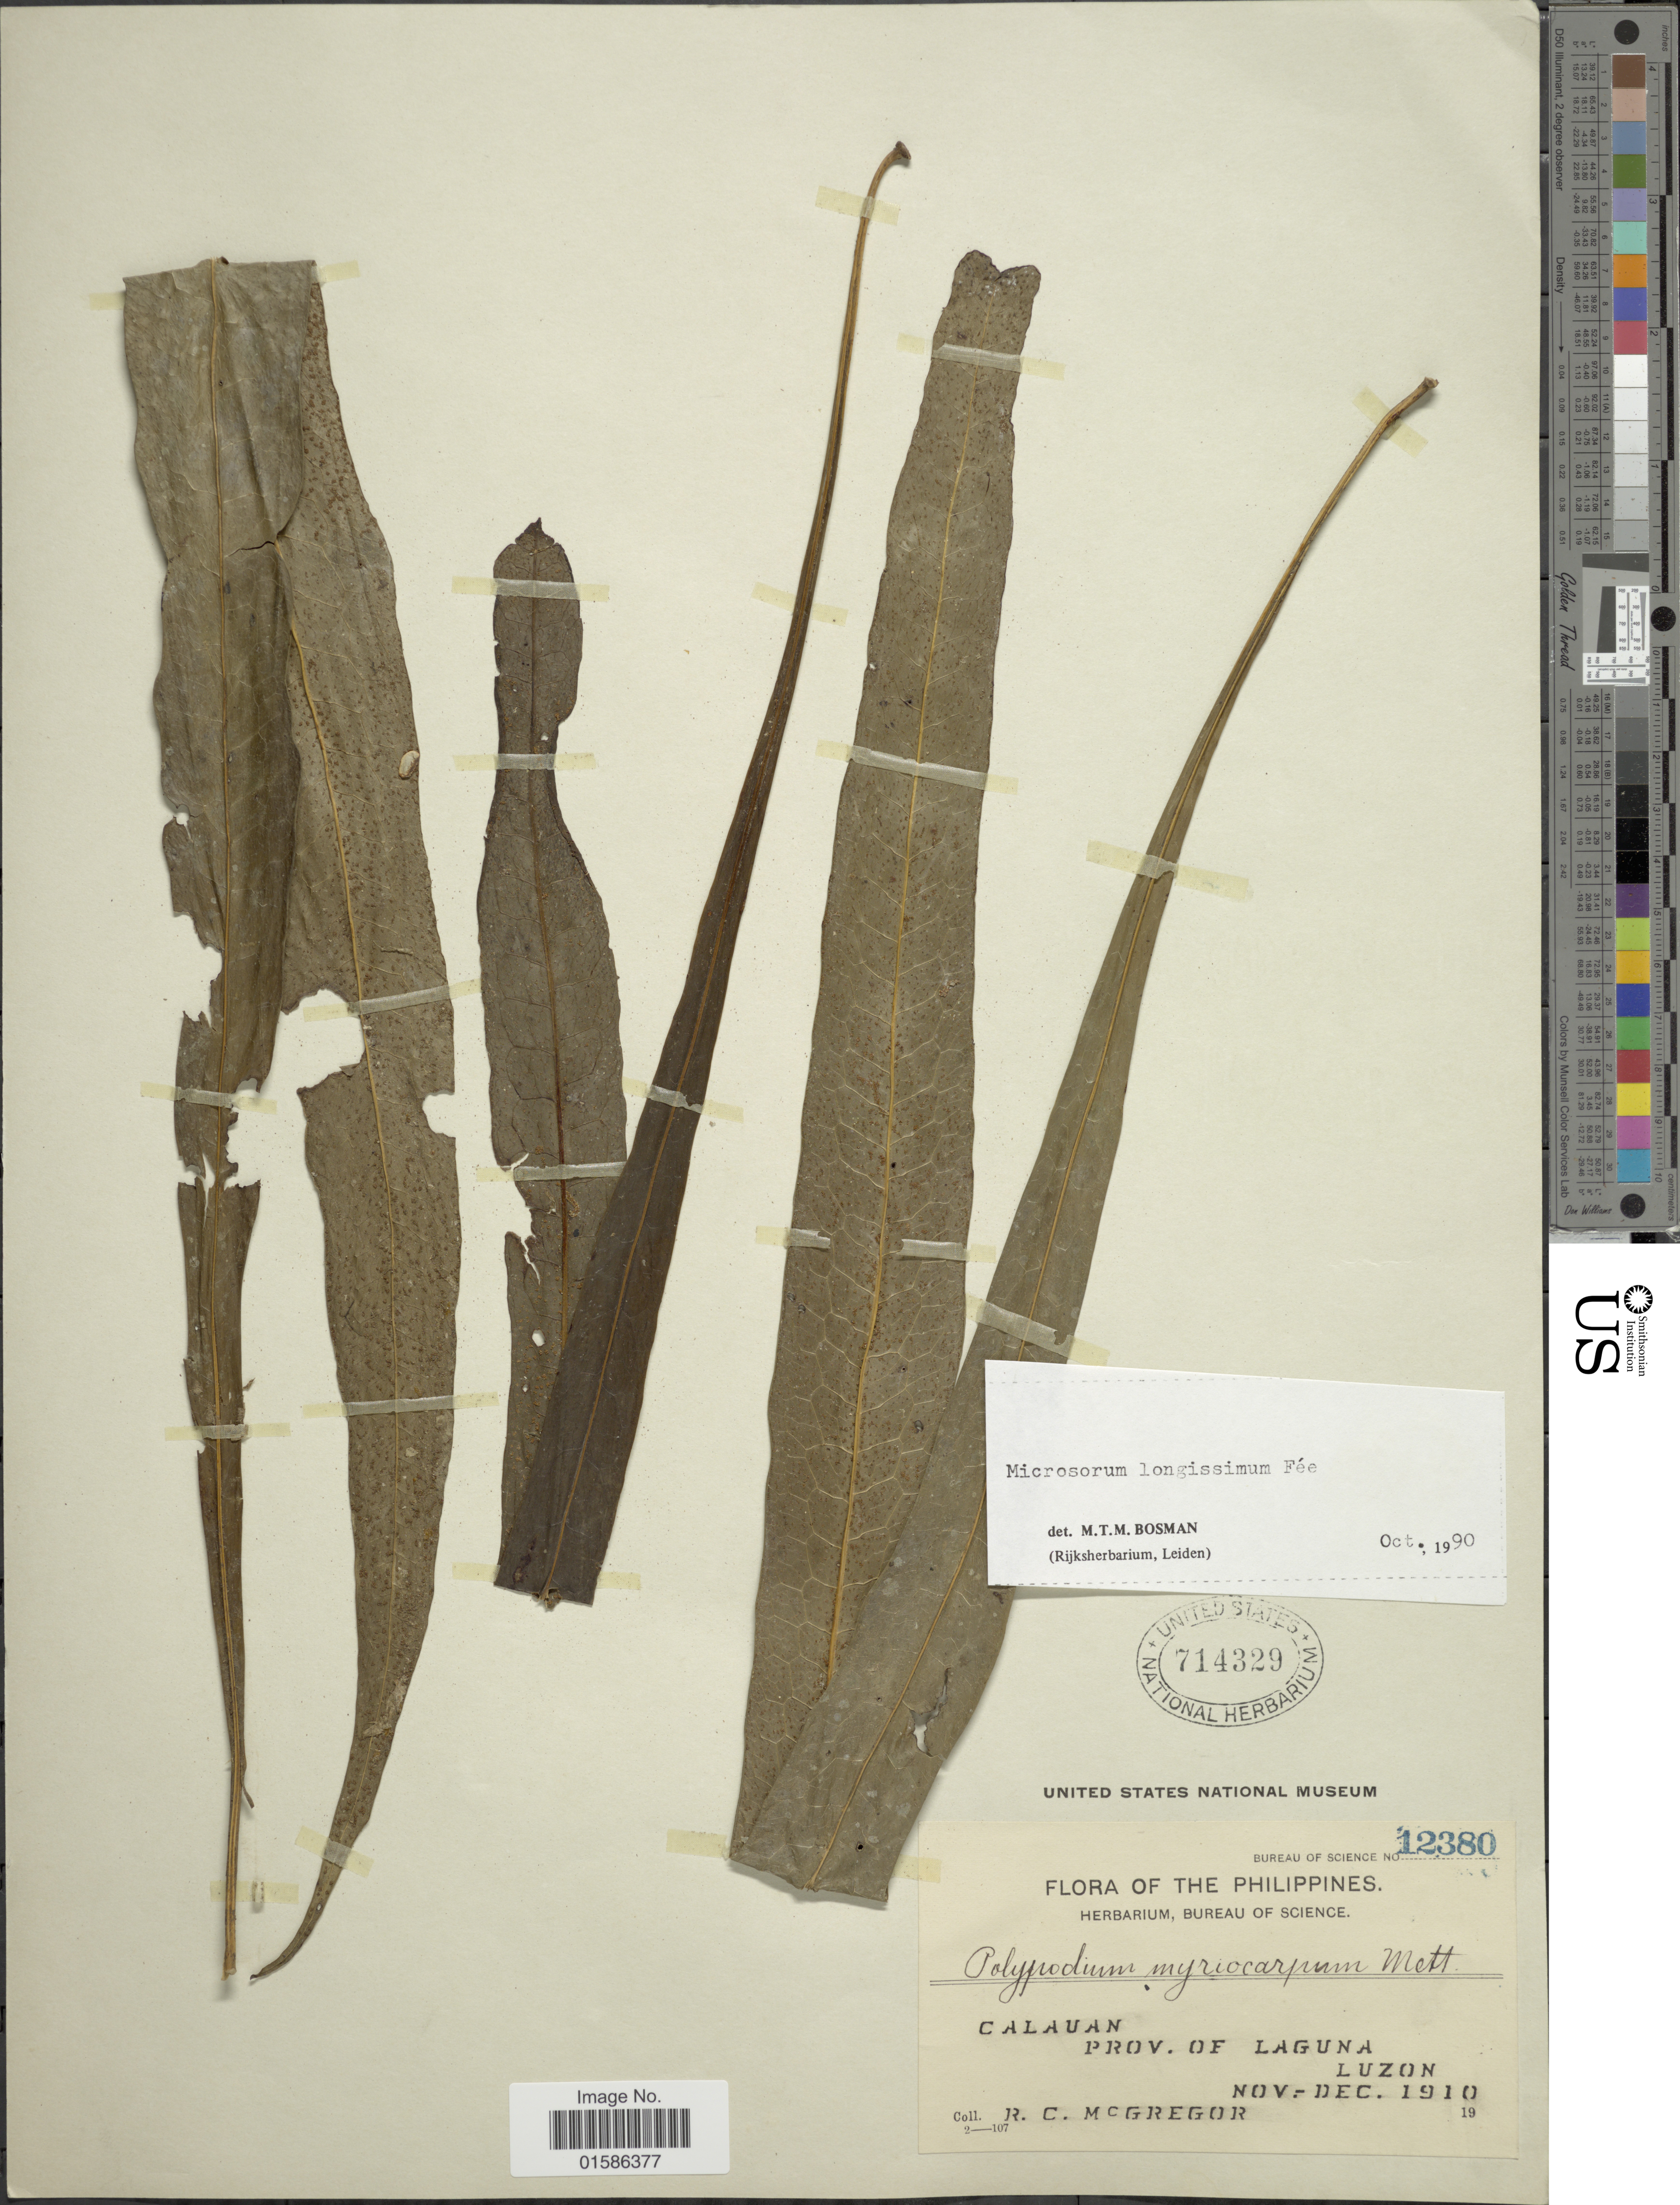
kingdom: Plantae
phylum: Tracheophyta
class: Polypodiopsida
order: Polypodiales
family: Polypodiaceae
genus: Microsorum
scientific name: Microsorum longissimum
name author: Fée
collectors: R. C. McGregor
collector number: Bureau of Science 12380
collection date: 1910-11/1910-12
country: Philippines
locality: Calauan, prov. of Laguna, Luzon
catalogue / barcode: US 714329